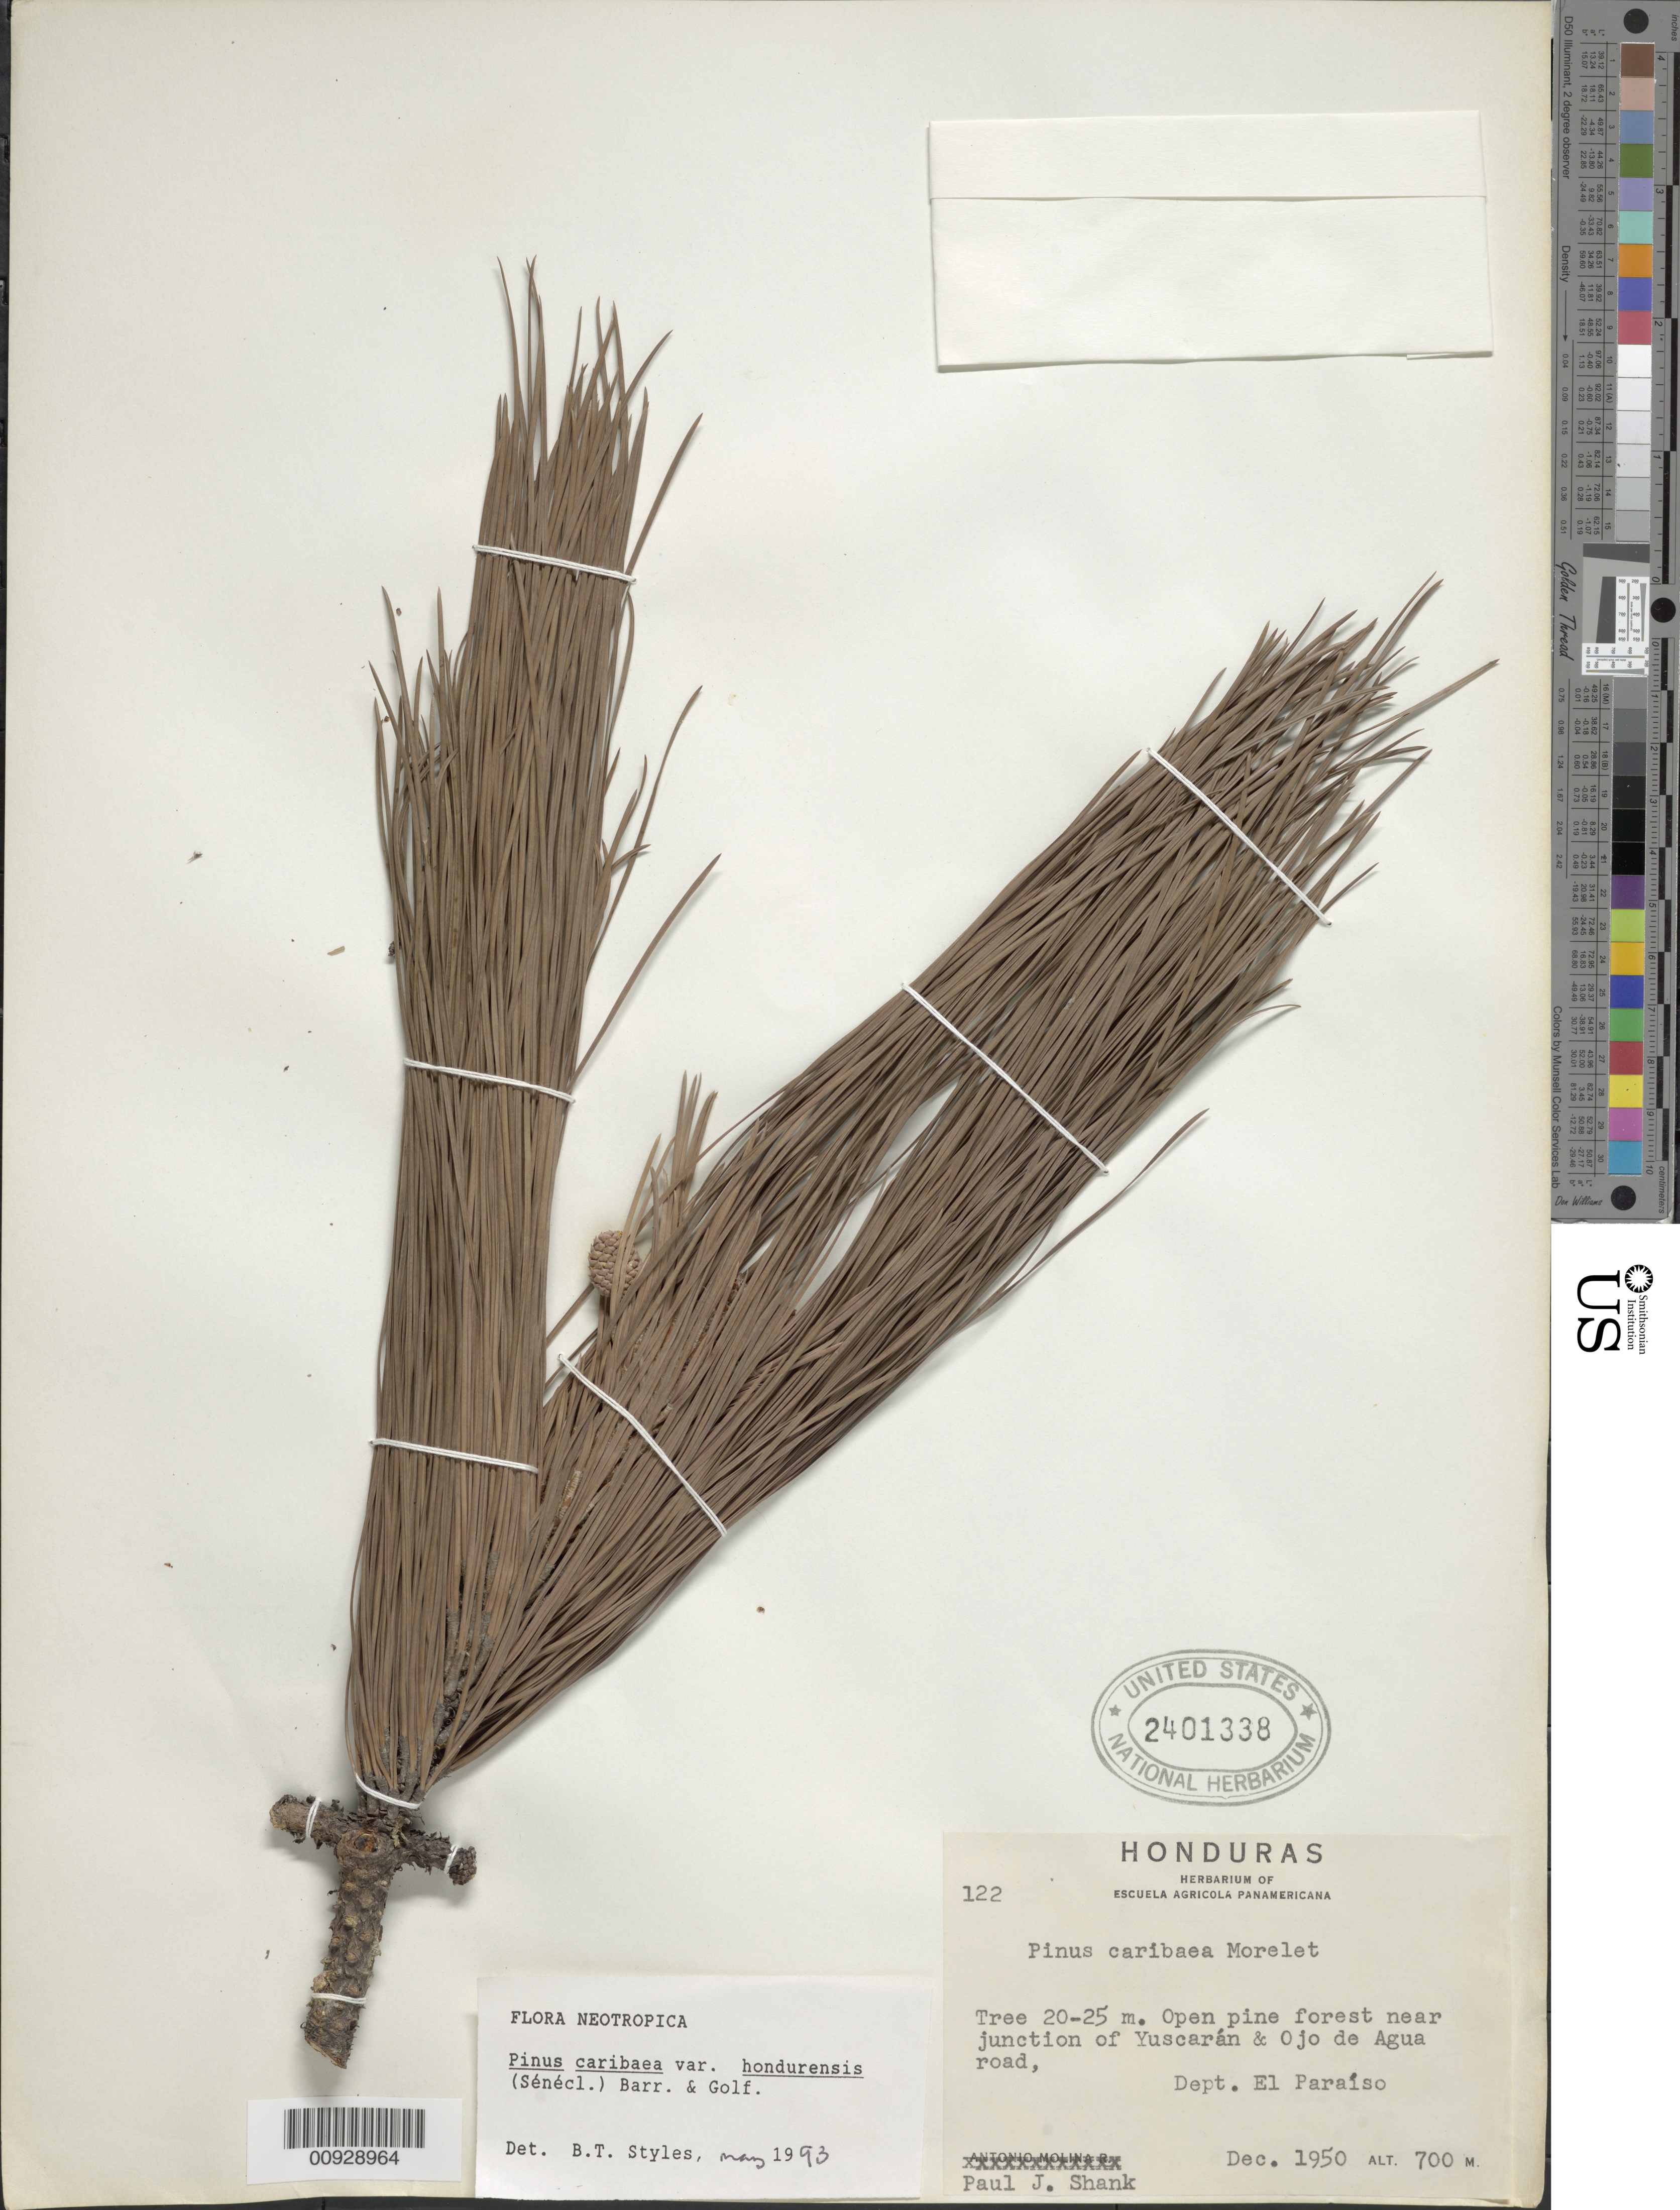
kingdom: Plantae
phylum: Tracheophyta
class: Pinopsida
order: Pinales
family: Pinaceae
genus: Pinus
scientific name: Pinus caribaea var. hondurensis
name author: (Sénécl.) W.H.G. Barrett & Golfari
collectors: P. J. Shank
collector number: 122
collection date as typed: Dec 1950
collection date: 1950-12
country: Honduras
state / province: El Paraíso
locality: Near junction of Yuscarán & Ojo de Agua road.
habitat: Open pine forest.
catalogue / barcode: US 2401338